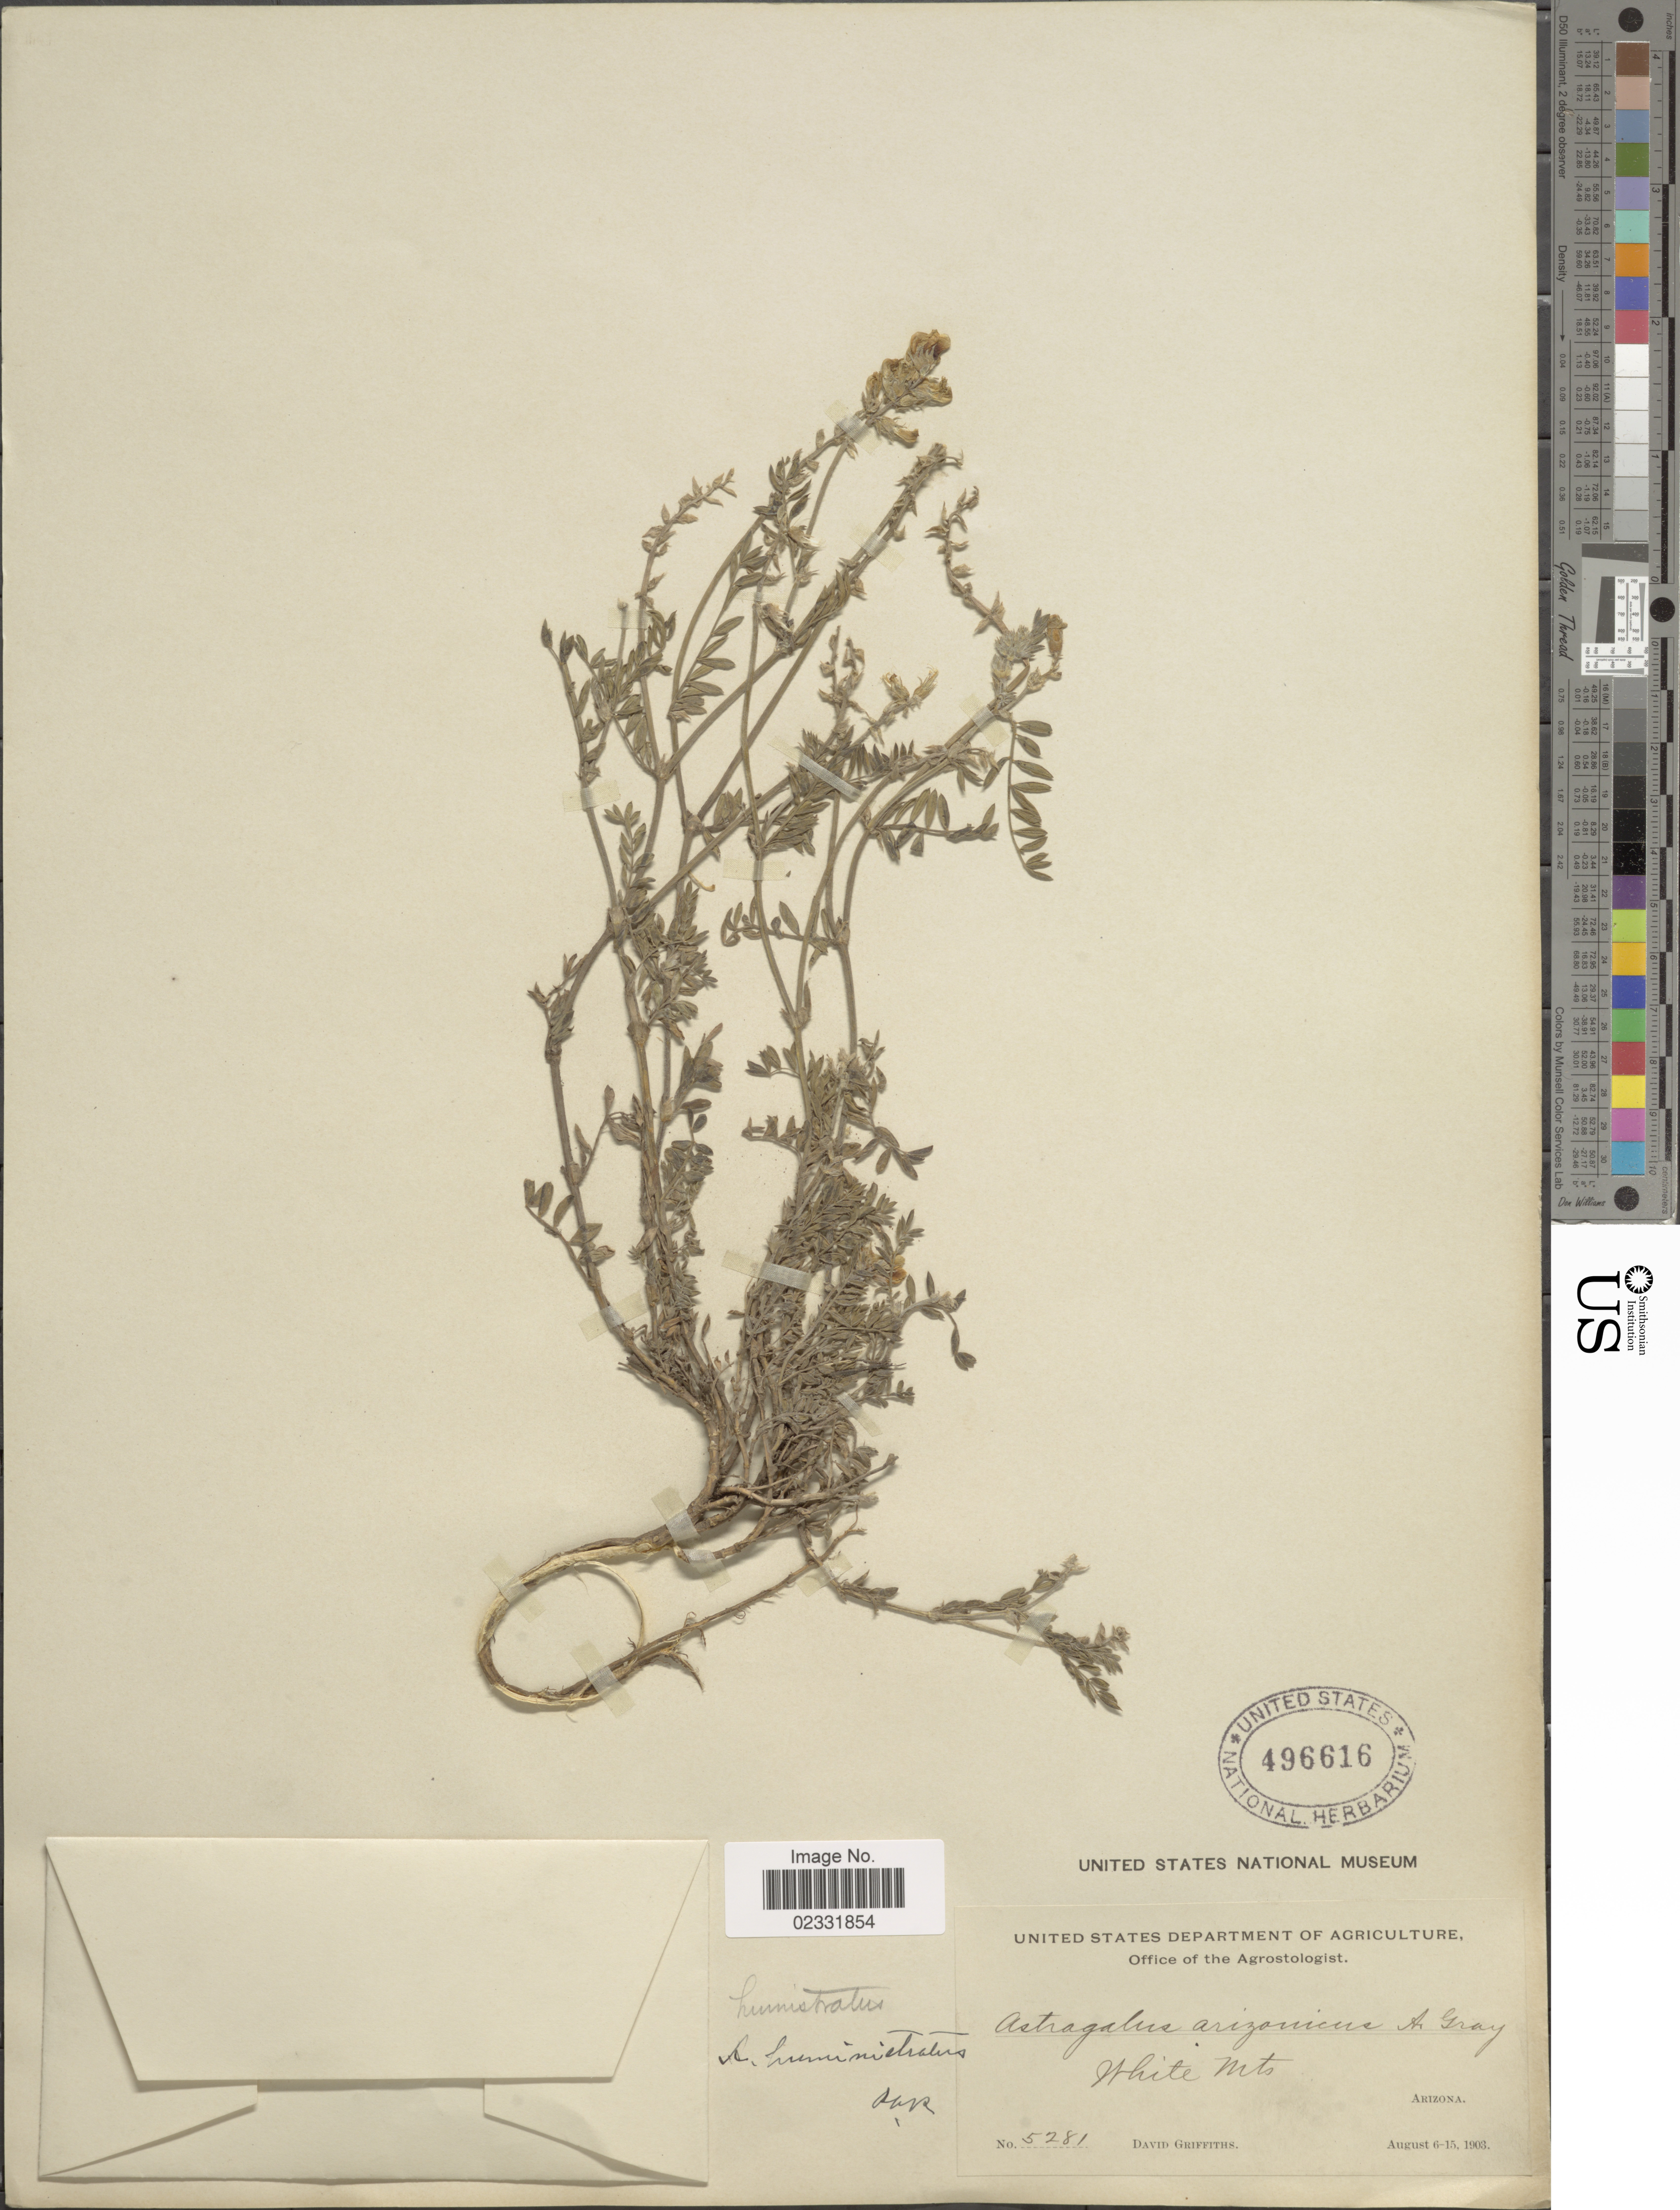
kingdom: Plantae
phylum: Tracheophyta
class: Magnoliopsida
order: Fabales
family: Fabaceae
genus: Astragalus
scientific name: Astragalus humistratus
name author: A. Gray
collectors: D. Griffiths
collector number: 5281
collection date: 1903-08-06/1903-08-15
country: United States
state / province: Arizona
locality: White Mts.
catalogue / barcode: US 496616